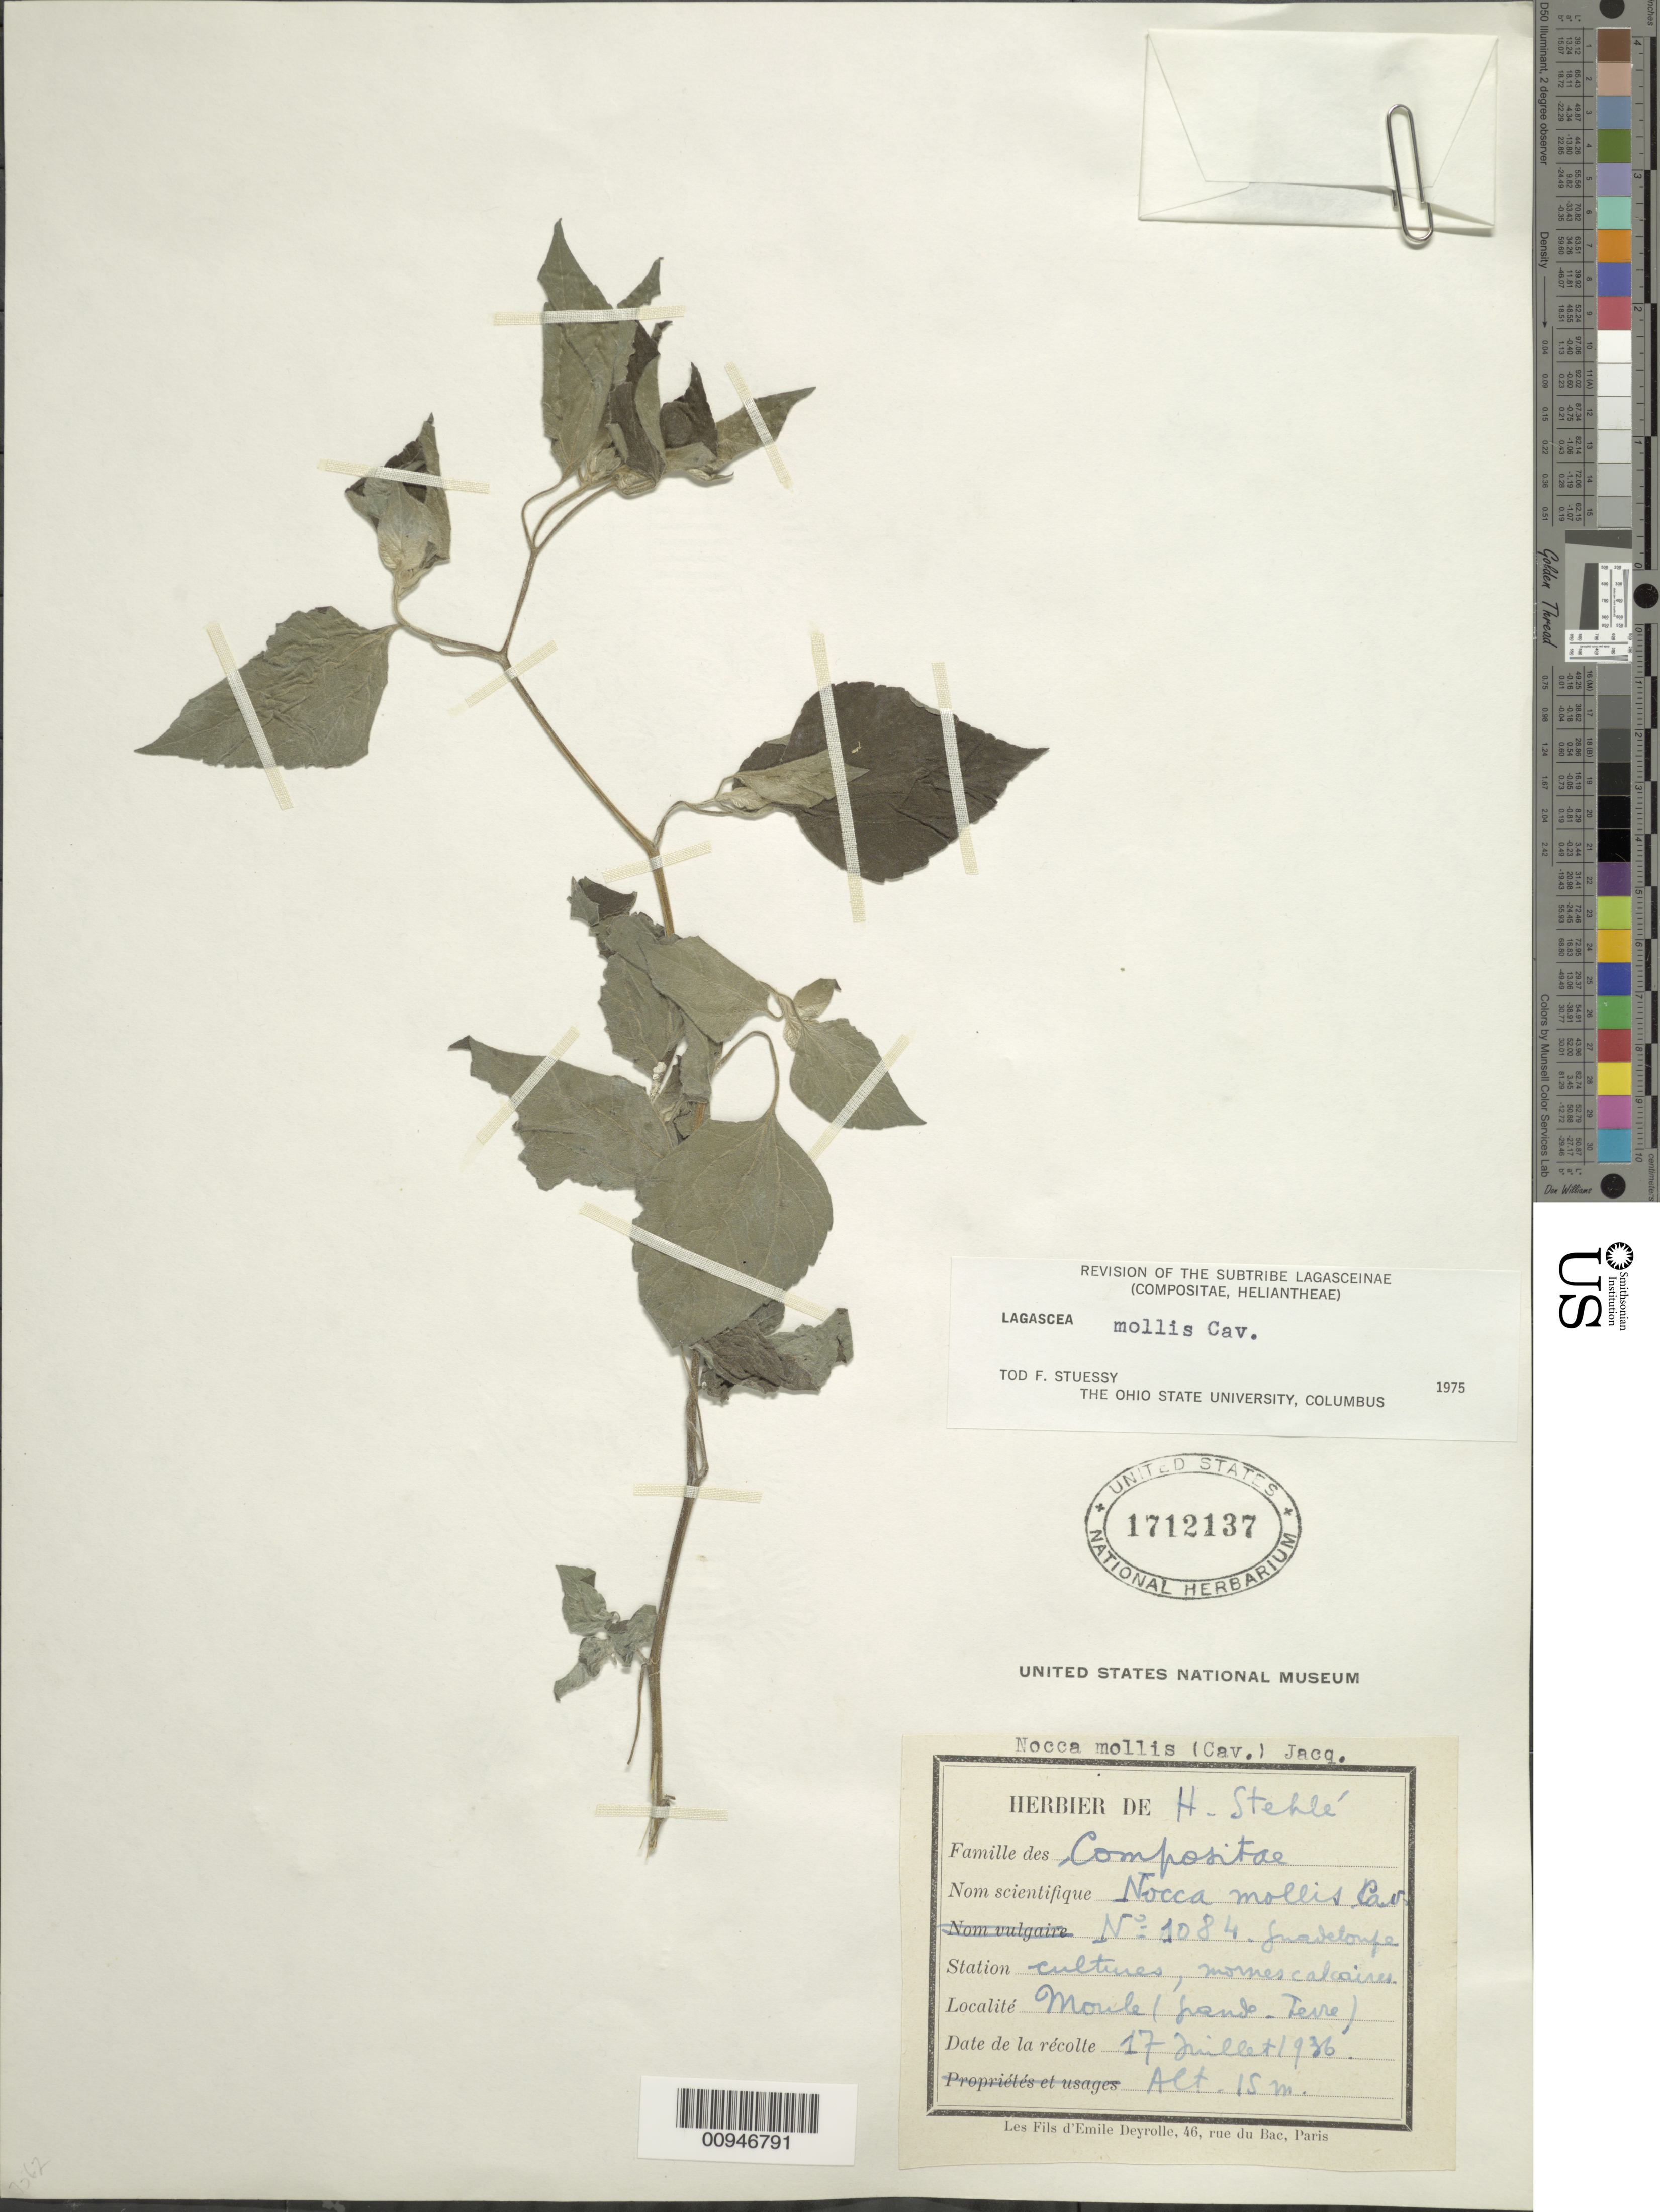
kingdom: Plantae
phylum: Tracheophyta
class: Magnoliopsida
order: Asterales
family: Asteraceae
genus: Lagascea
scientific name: Lagascea mollis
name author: Cav.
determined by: Stuessy, T. F.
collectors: H. Stehlé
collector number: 1084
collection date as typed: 17 Jul 1936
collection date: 1936-07-17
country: Guadeloupe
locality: Moule (Grande Terre)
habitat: Cultives, mornes calcaires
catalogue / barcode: US 1712137